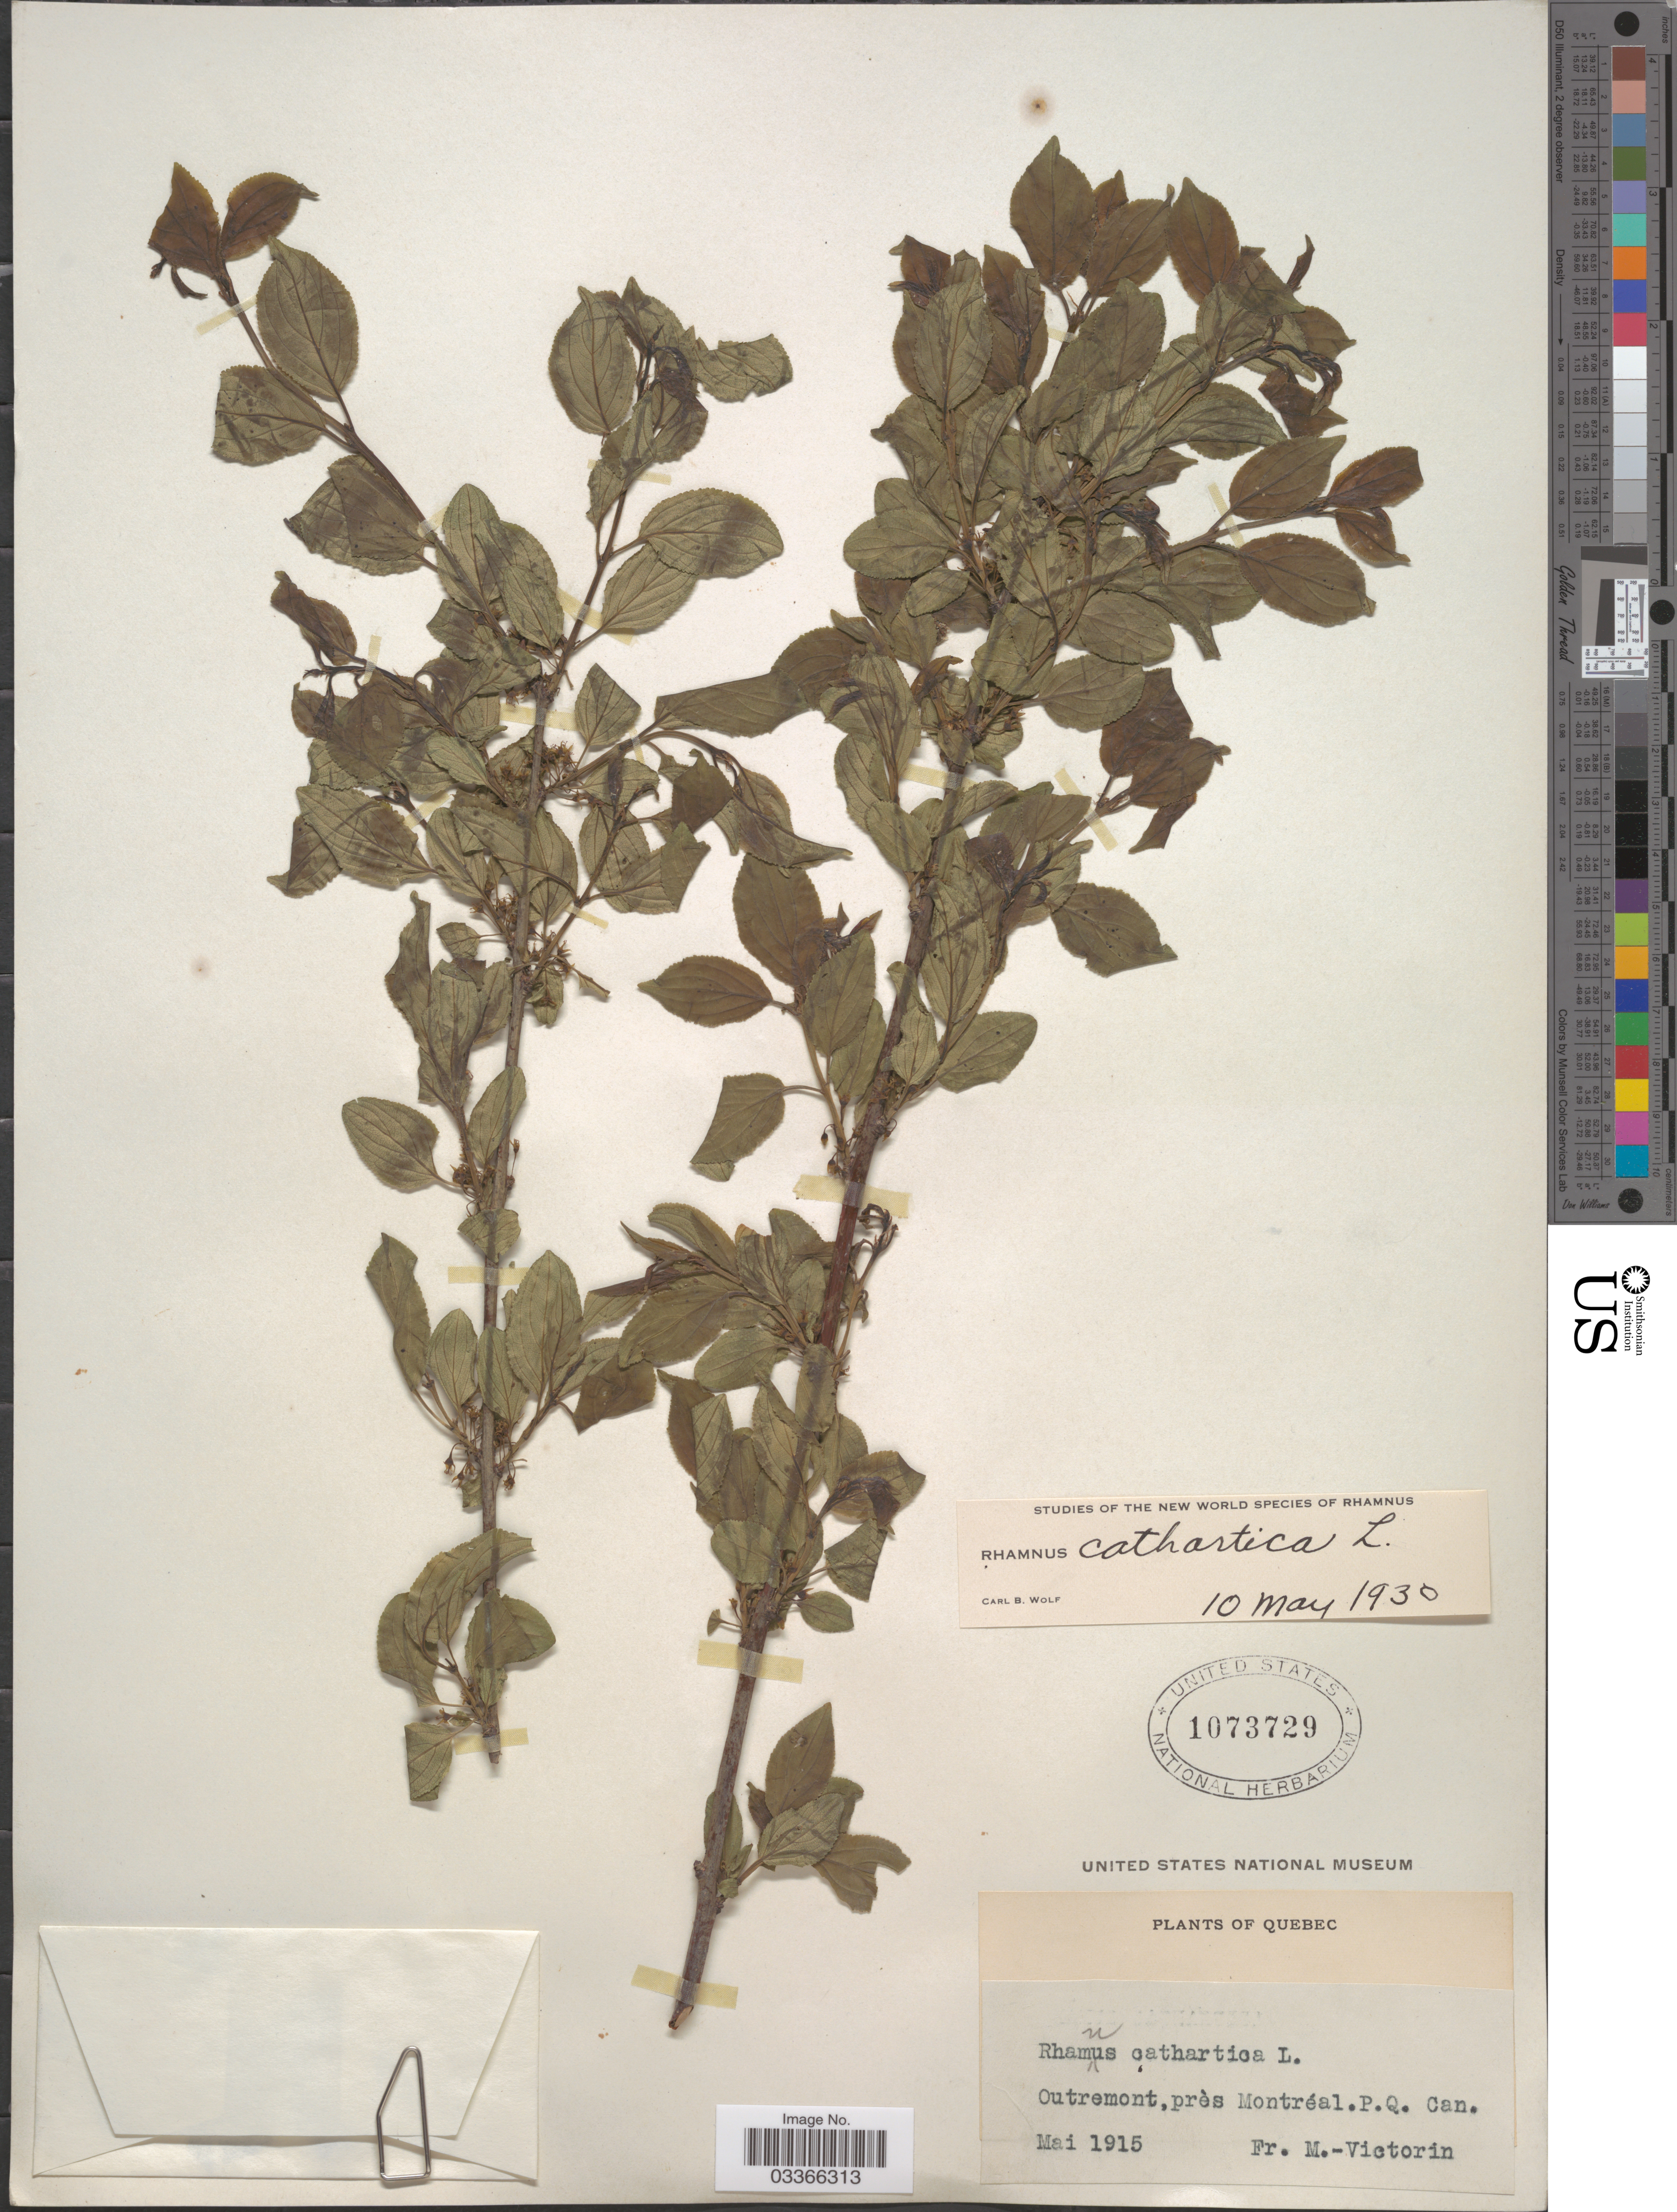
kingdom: Plantae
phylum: Tracheophyta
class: Magnoliopsida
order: Rosales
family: Rhamnaceae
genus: Rhamnus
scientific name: Rhamnus cathartica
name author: L.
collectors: Fr. Marie-Victorin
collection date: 1915-05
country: Canada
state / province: Quebec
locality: Outremont, près Montréal. P.Q.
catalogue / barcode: US 1073729